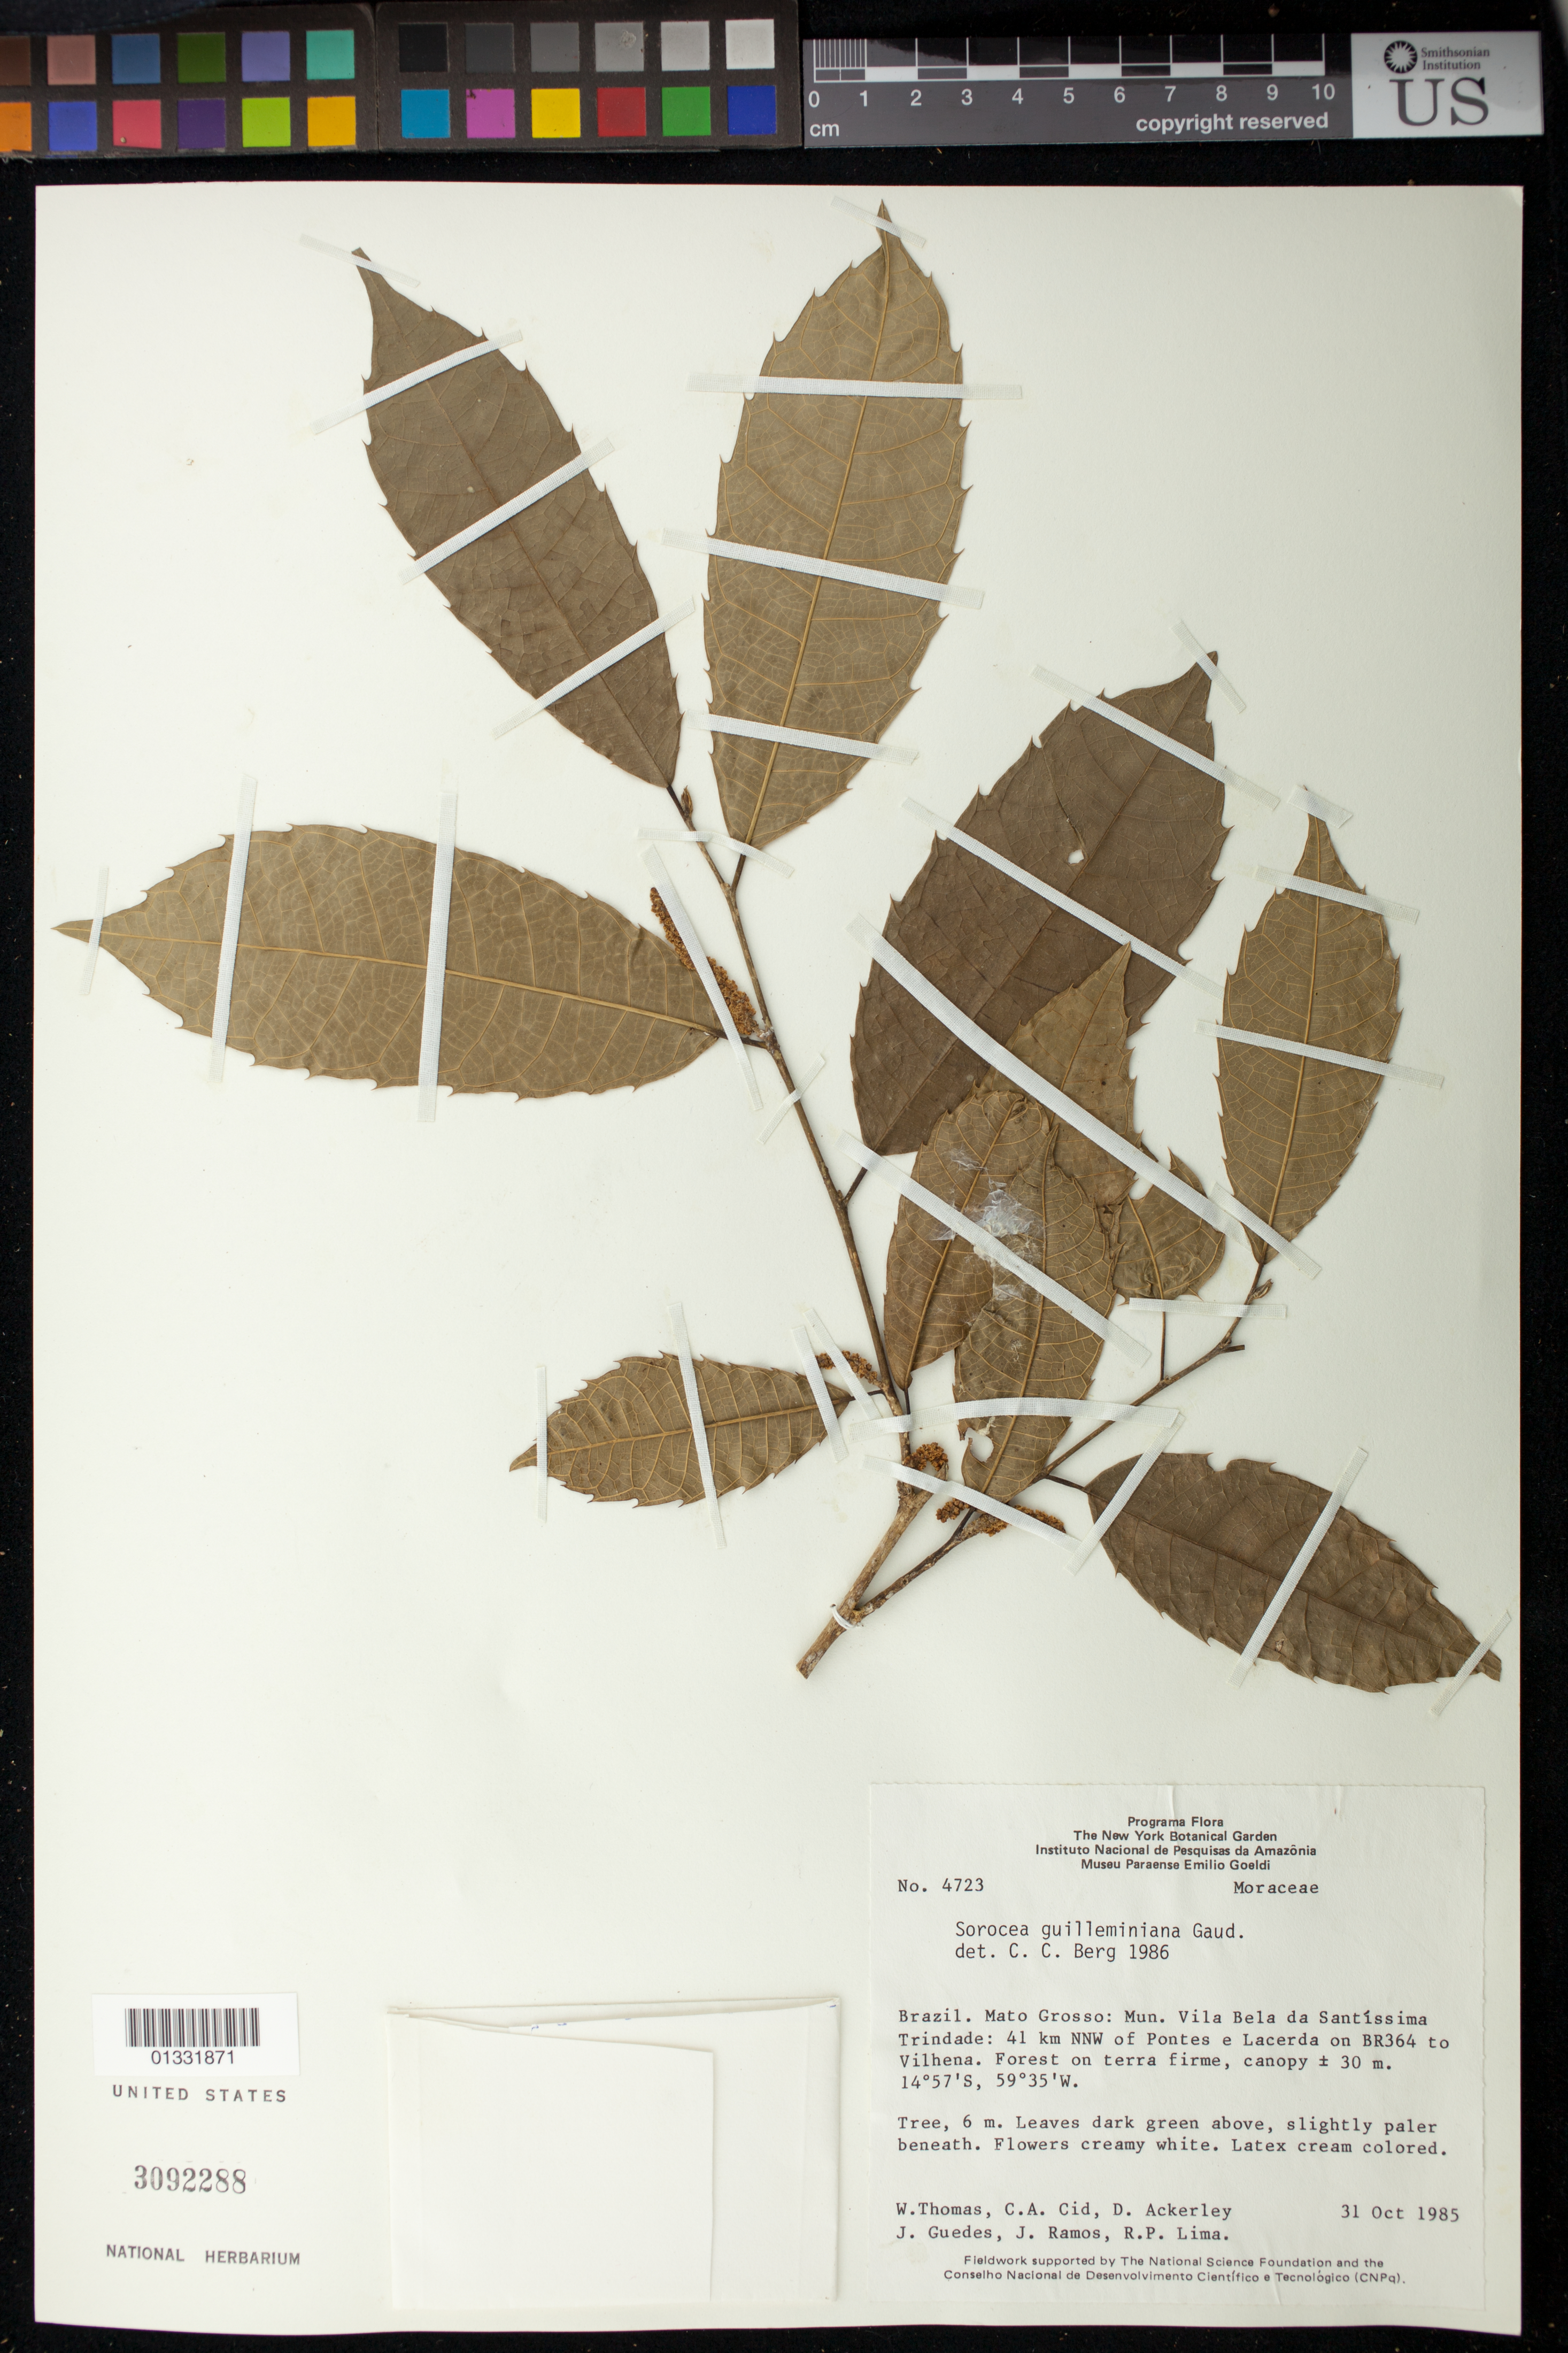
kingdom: Plantae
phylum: Tracheophyta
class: Magnoliopsida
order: Rosales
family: Moraceae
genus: Sorocea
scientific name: Sorocea guilleminiana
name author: Gaudich.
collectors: W. Thomas, C. A. Cid Ferreira, D. Ackerley, J. Guedes, J. Ramos & R. P. Lima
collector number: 4723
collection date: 1985-10-31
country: Brazil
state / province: Mato Grosso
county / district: Vila Bela da Santíssima Trindade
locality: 41 km NNW of pontes e Lacerda on BR 364 to Vilhena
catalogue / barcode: US 3092288